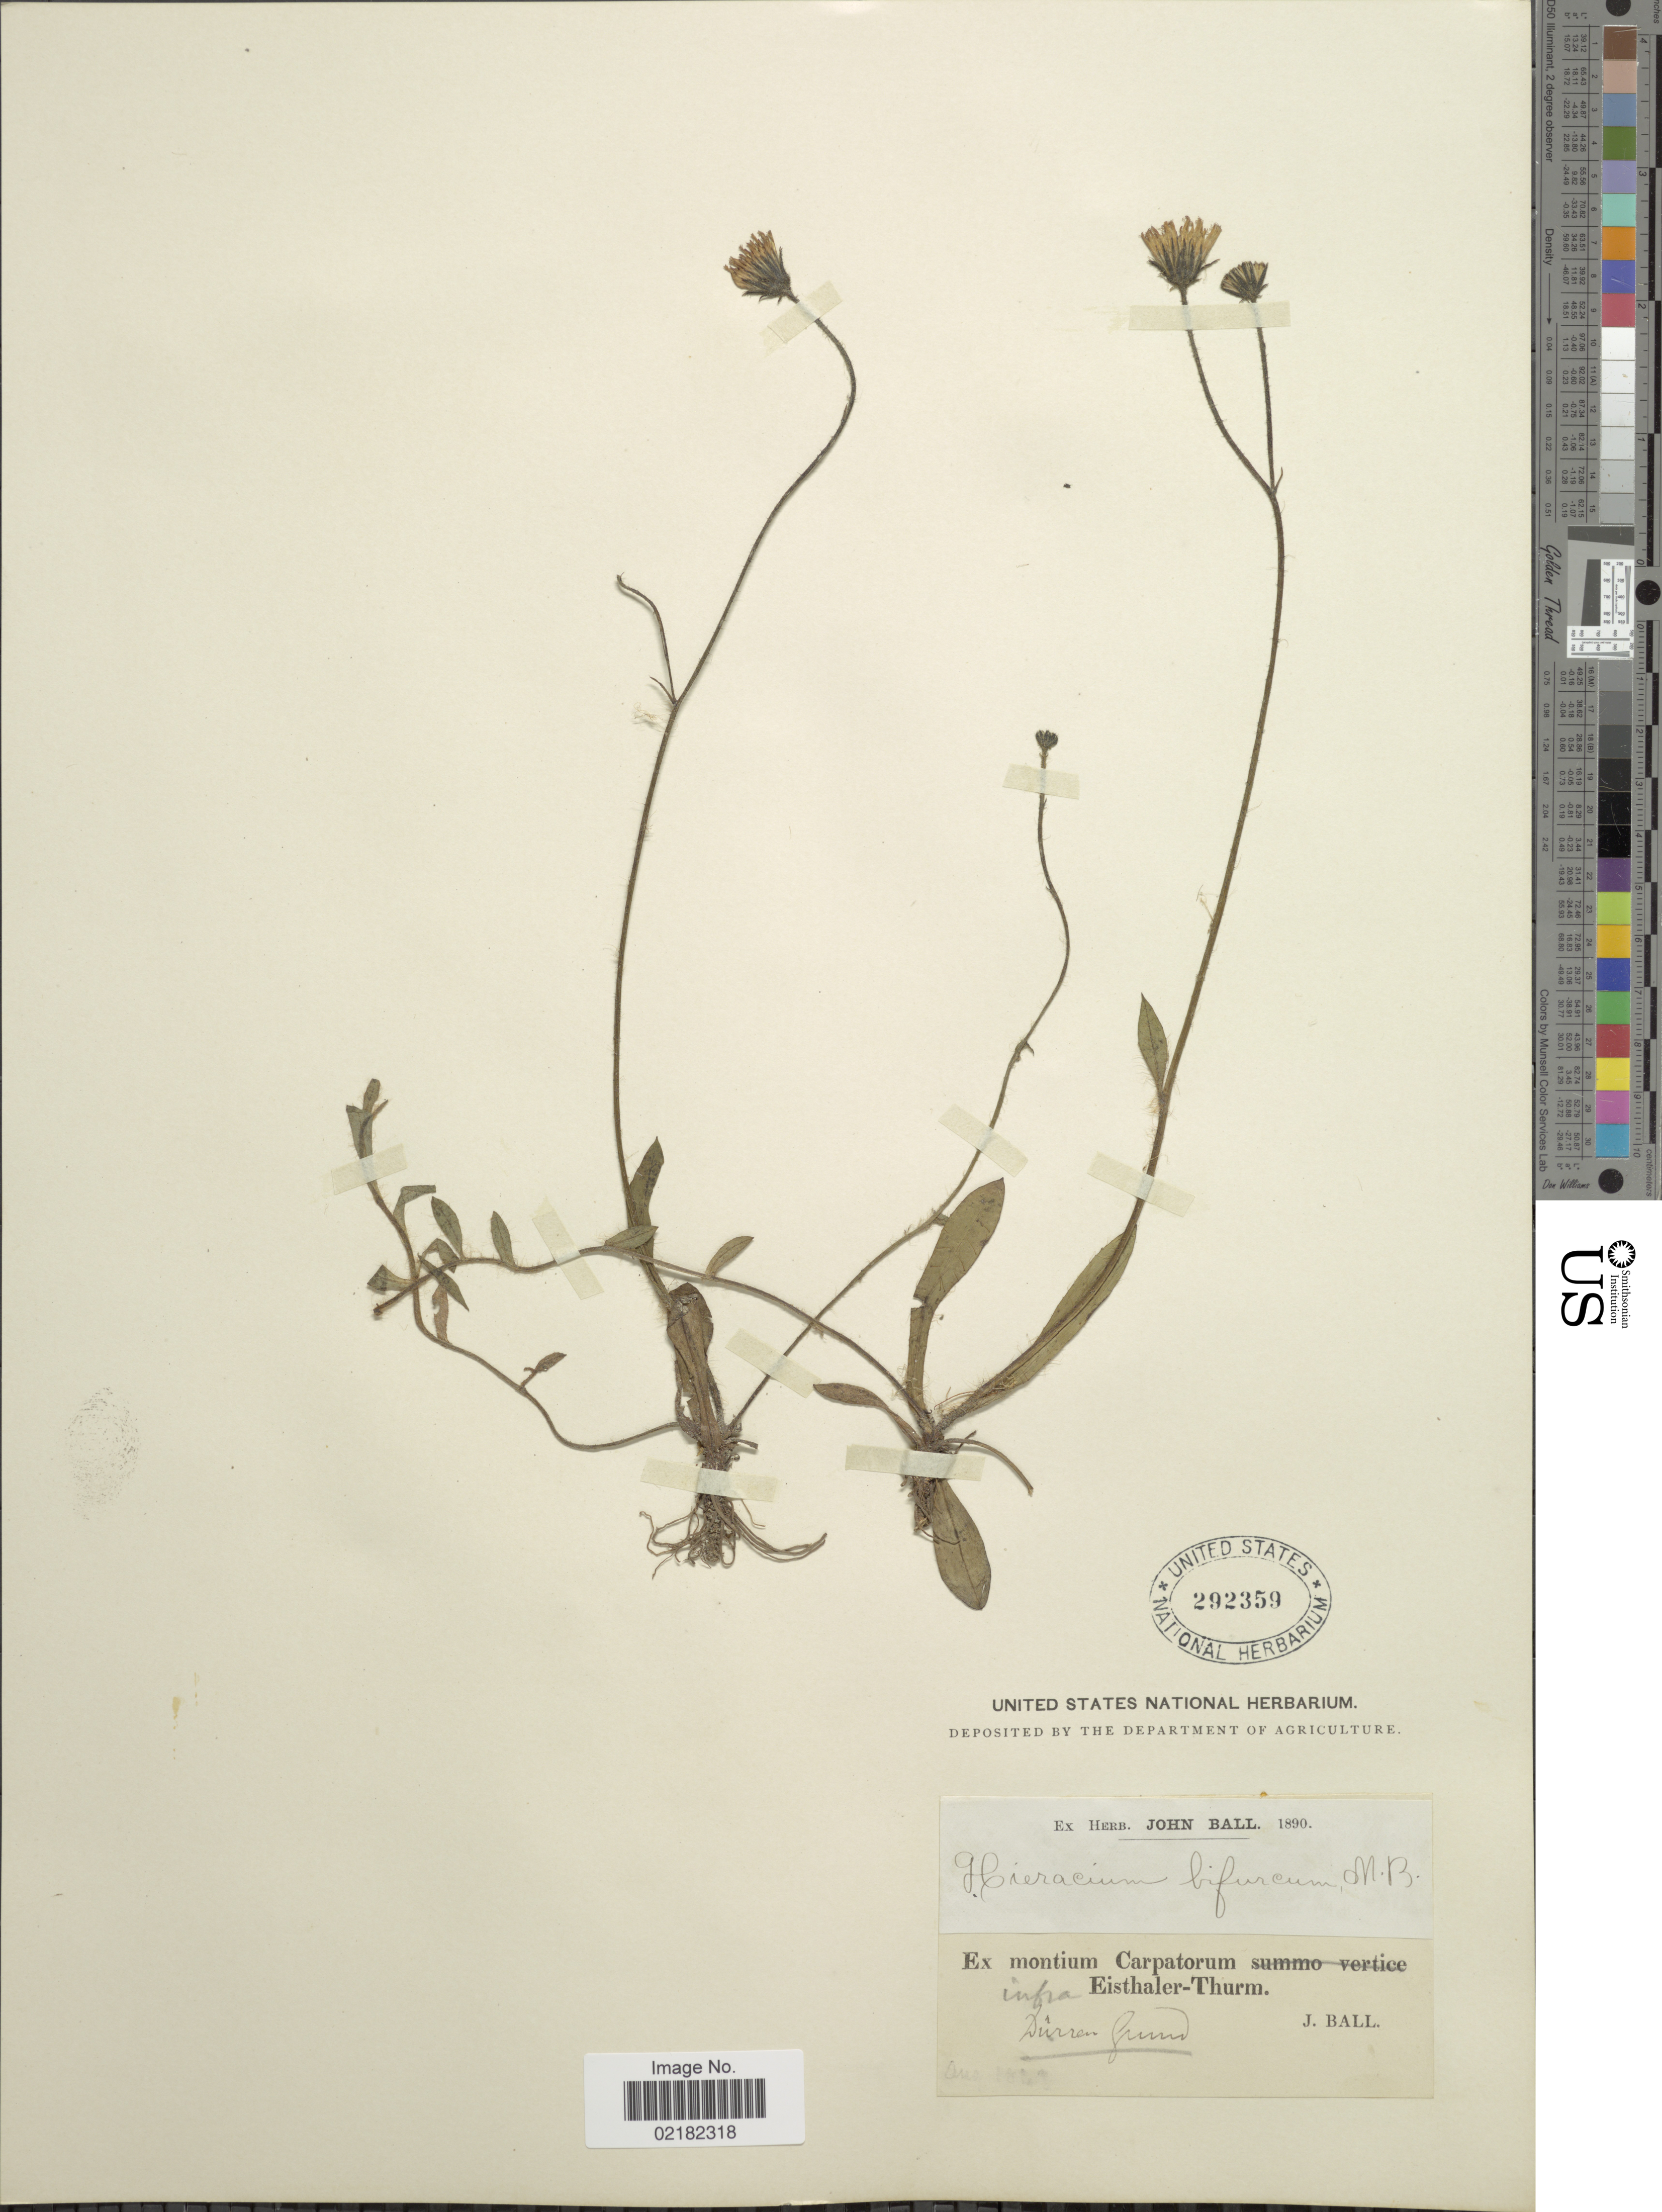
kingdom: Plantae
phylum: Tracheophyta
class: Magnoliopsida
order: Asterales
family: Asteraceae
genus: Pilosella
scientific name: Pilosella bifurca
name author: (M. Bieb.) F.W. Schultz & Sch. Bip.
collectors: J. Ball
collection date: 1890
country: Austria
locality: Ex montium Carpatorum infra Eisthaler-Thurn, Dürren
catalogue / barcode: US 292359